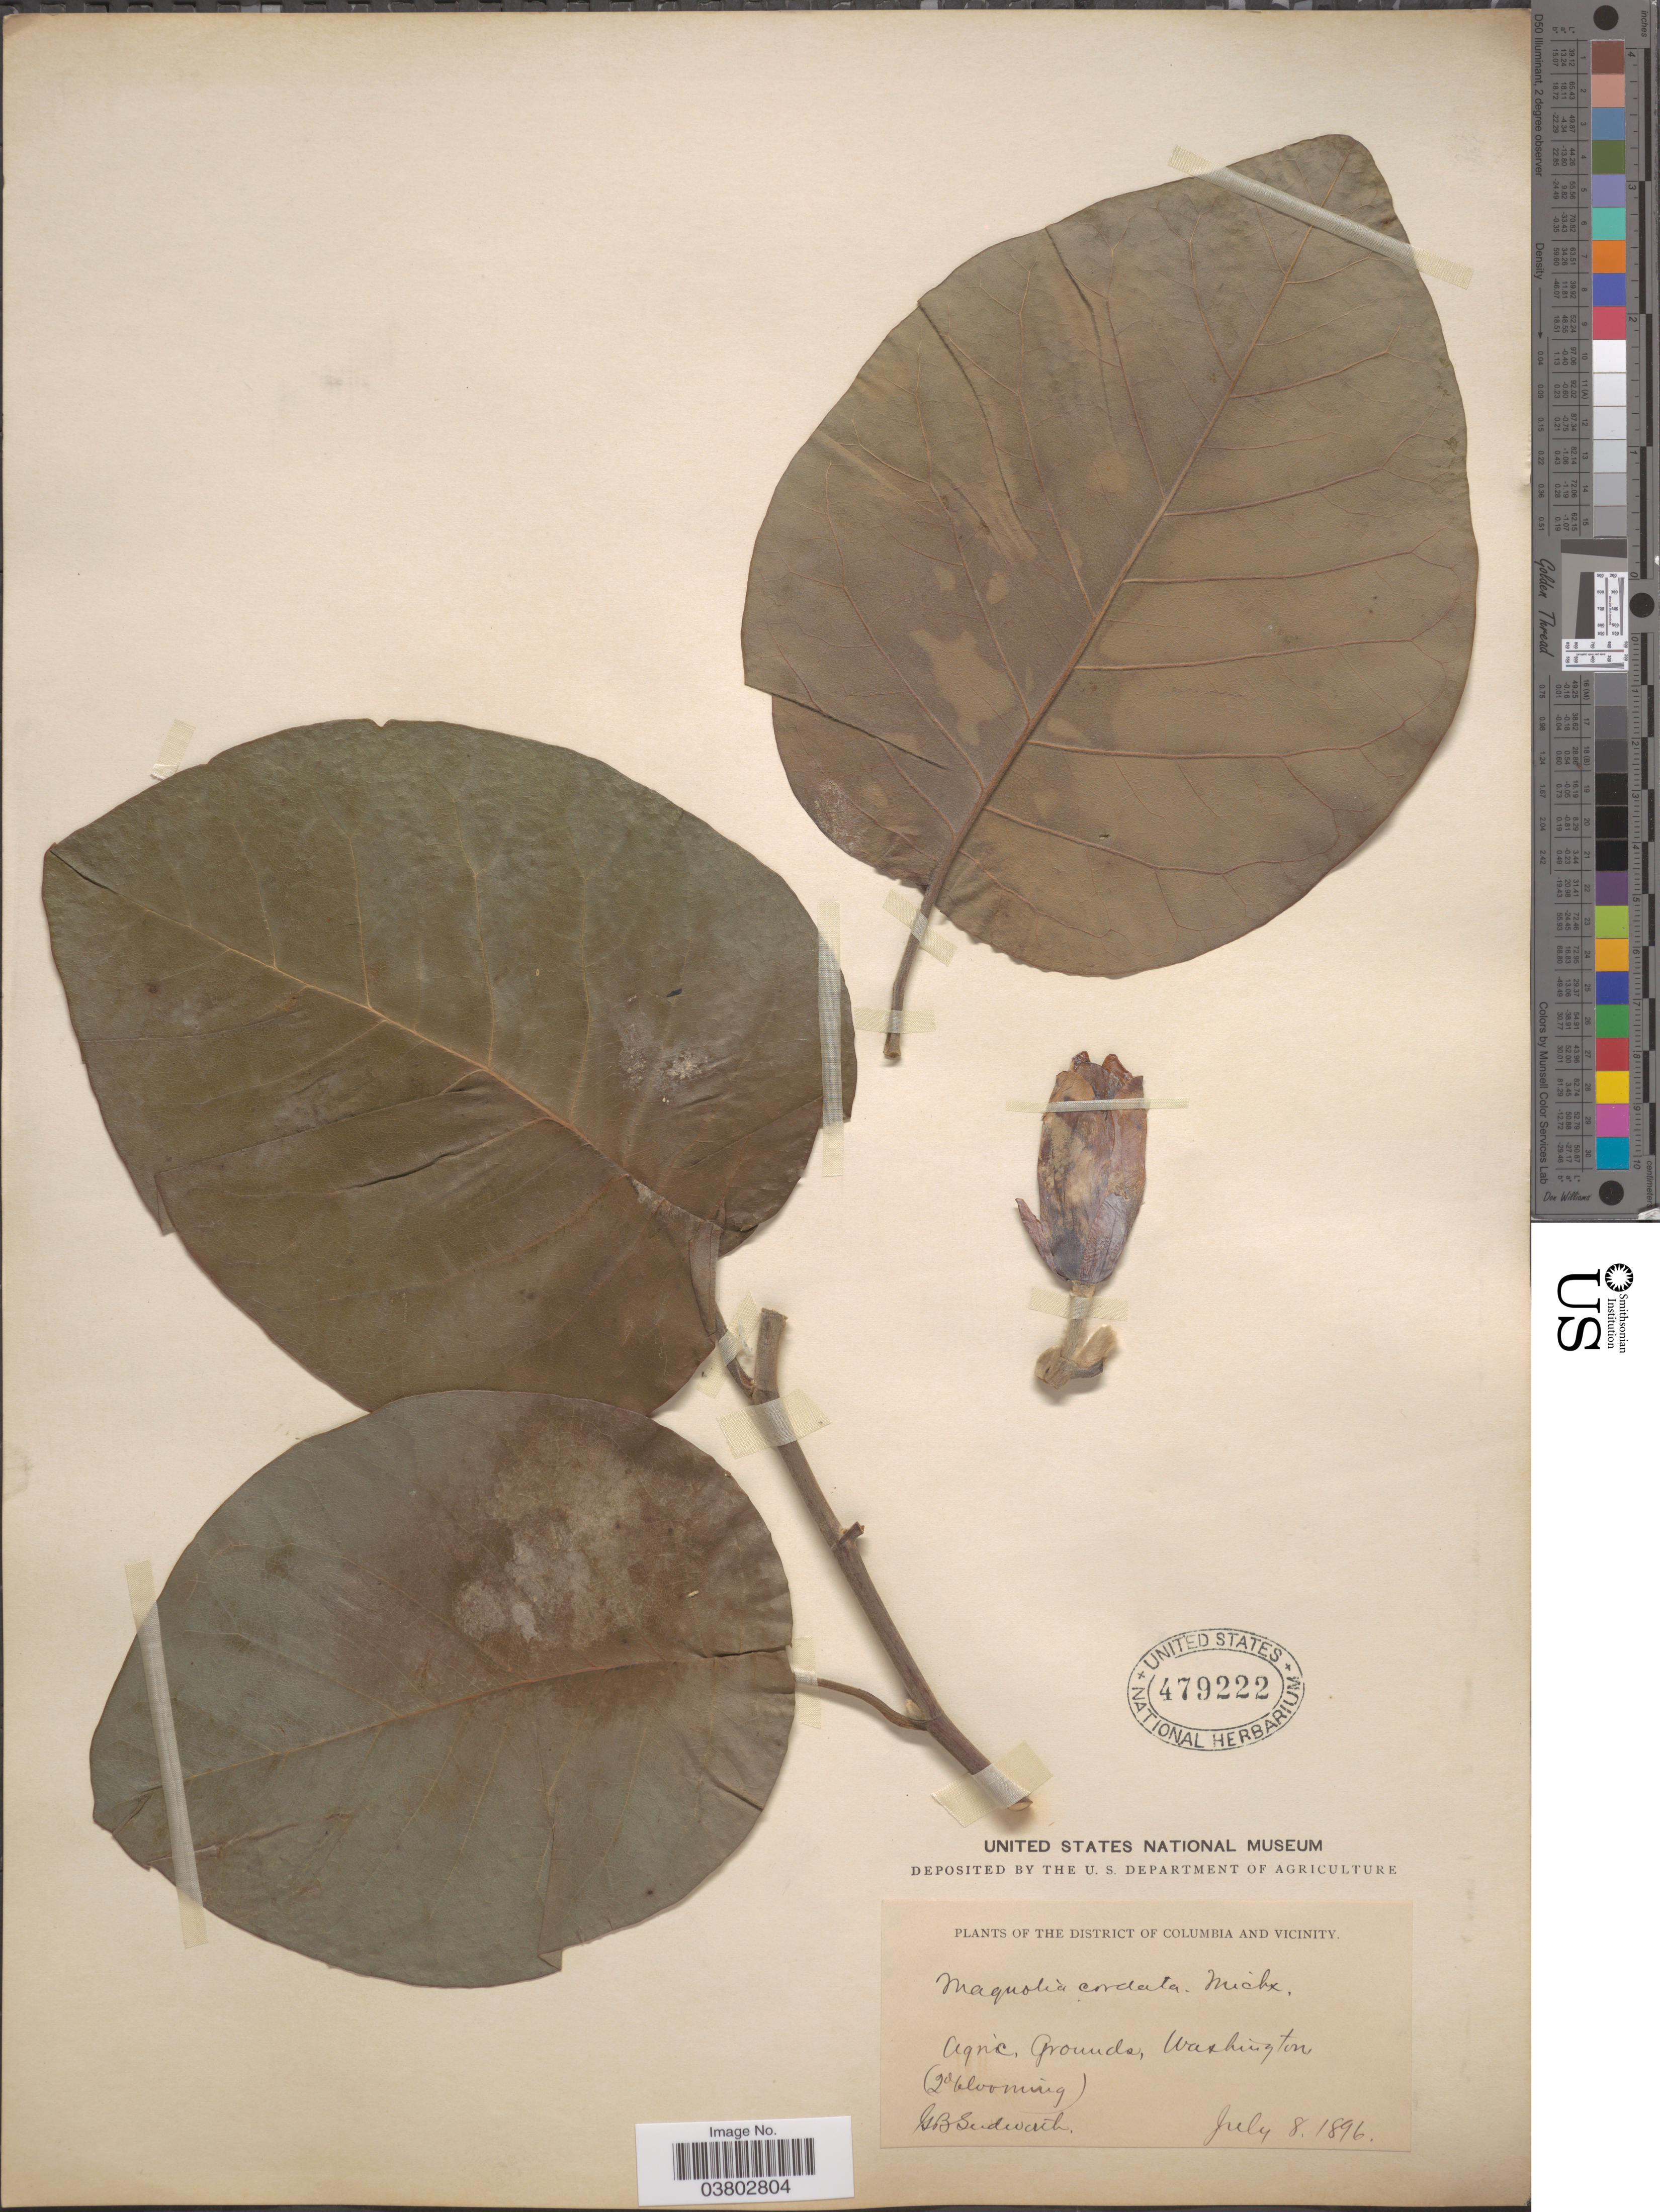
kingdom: Plantae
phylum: Tracheophyta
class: Magnoliopsida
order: Magnoliales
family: Magnoliaceae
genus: Magnolia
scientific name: Magnolia cordata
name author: Michx.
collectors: G. B. Sudworth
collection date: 1896-07-08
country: United States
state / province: District of Columbia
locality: The District of Columbia and Vicinity. Agric. Grounds, Washington.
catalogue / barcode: US 479222